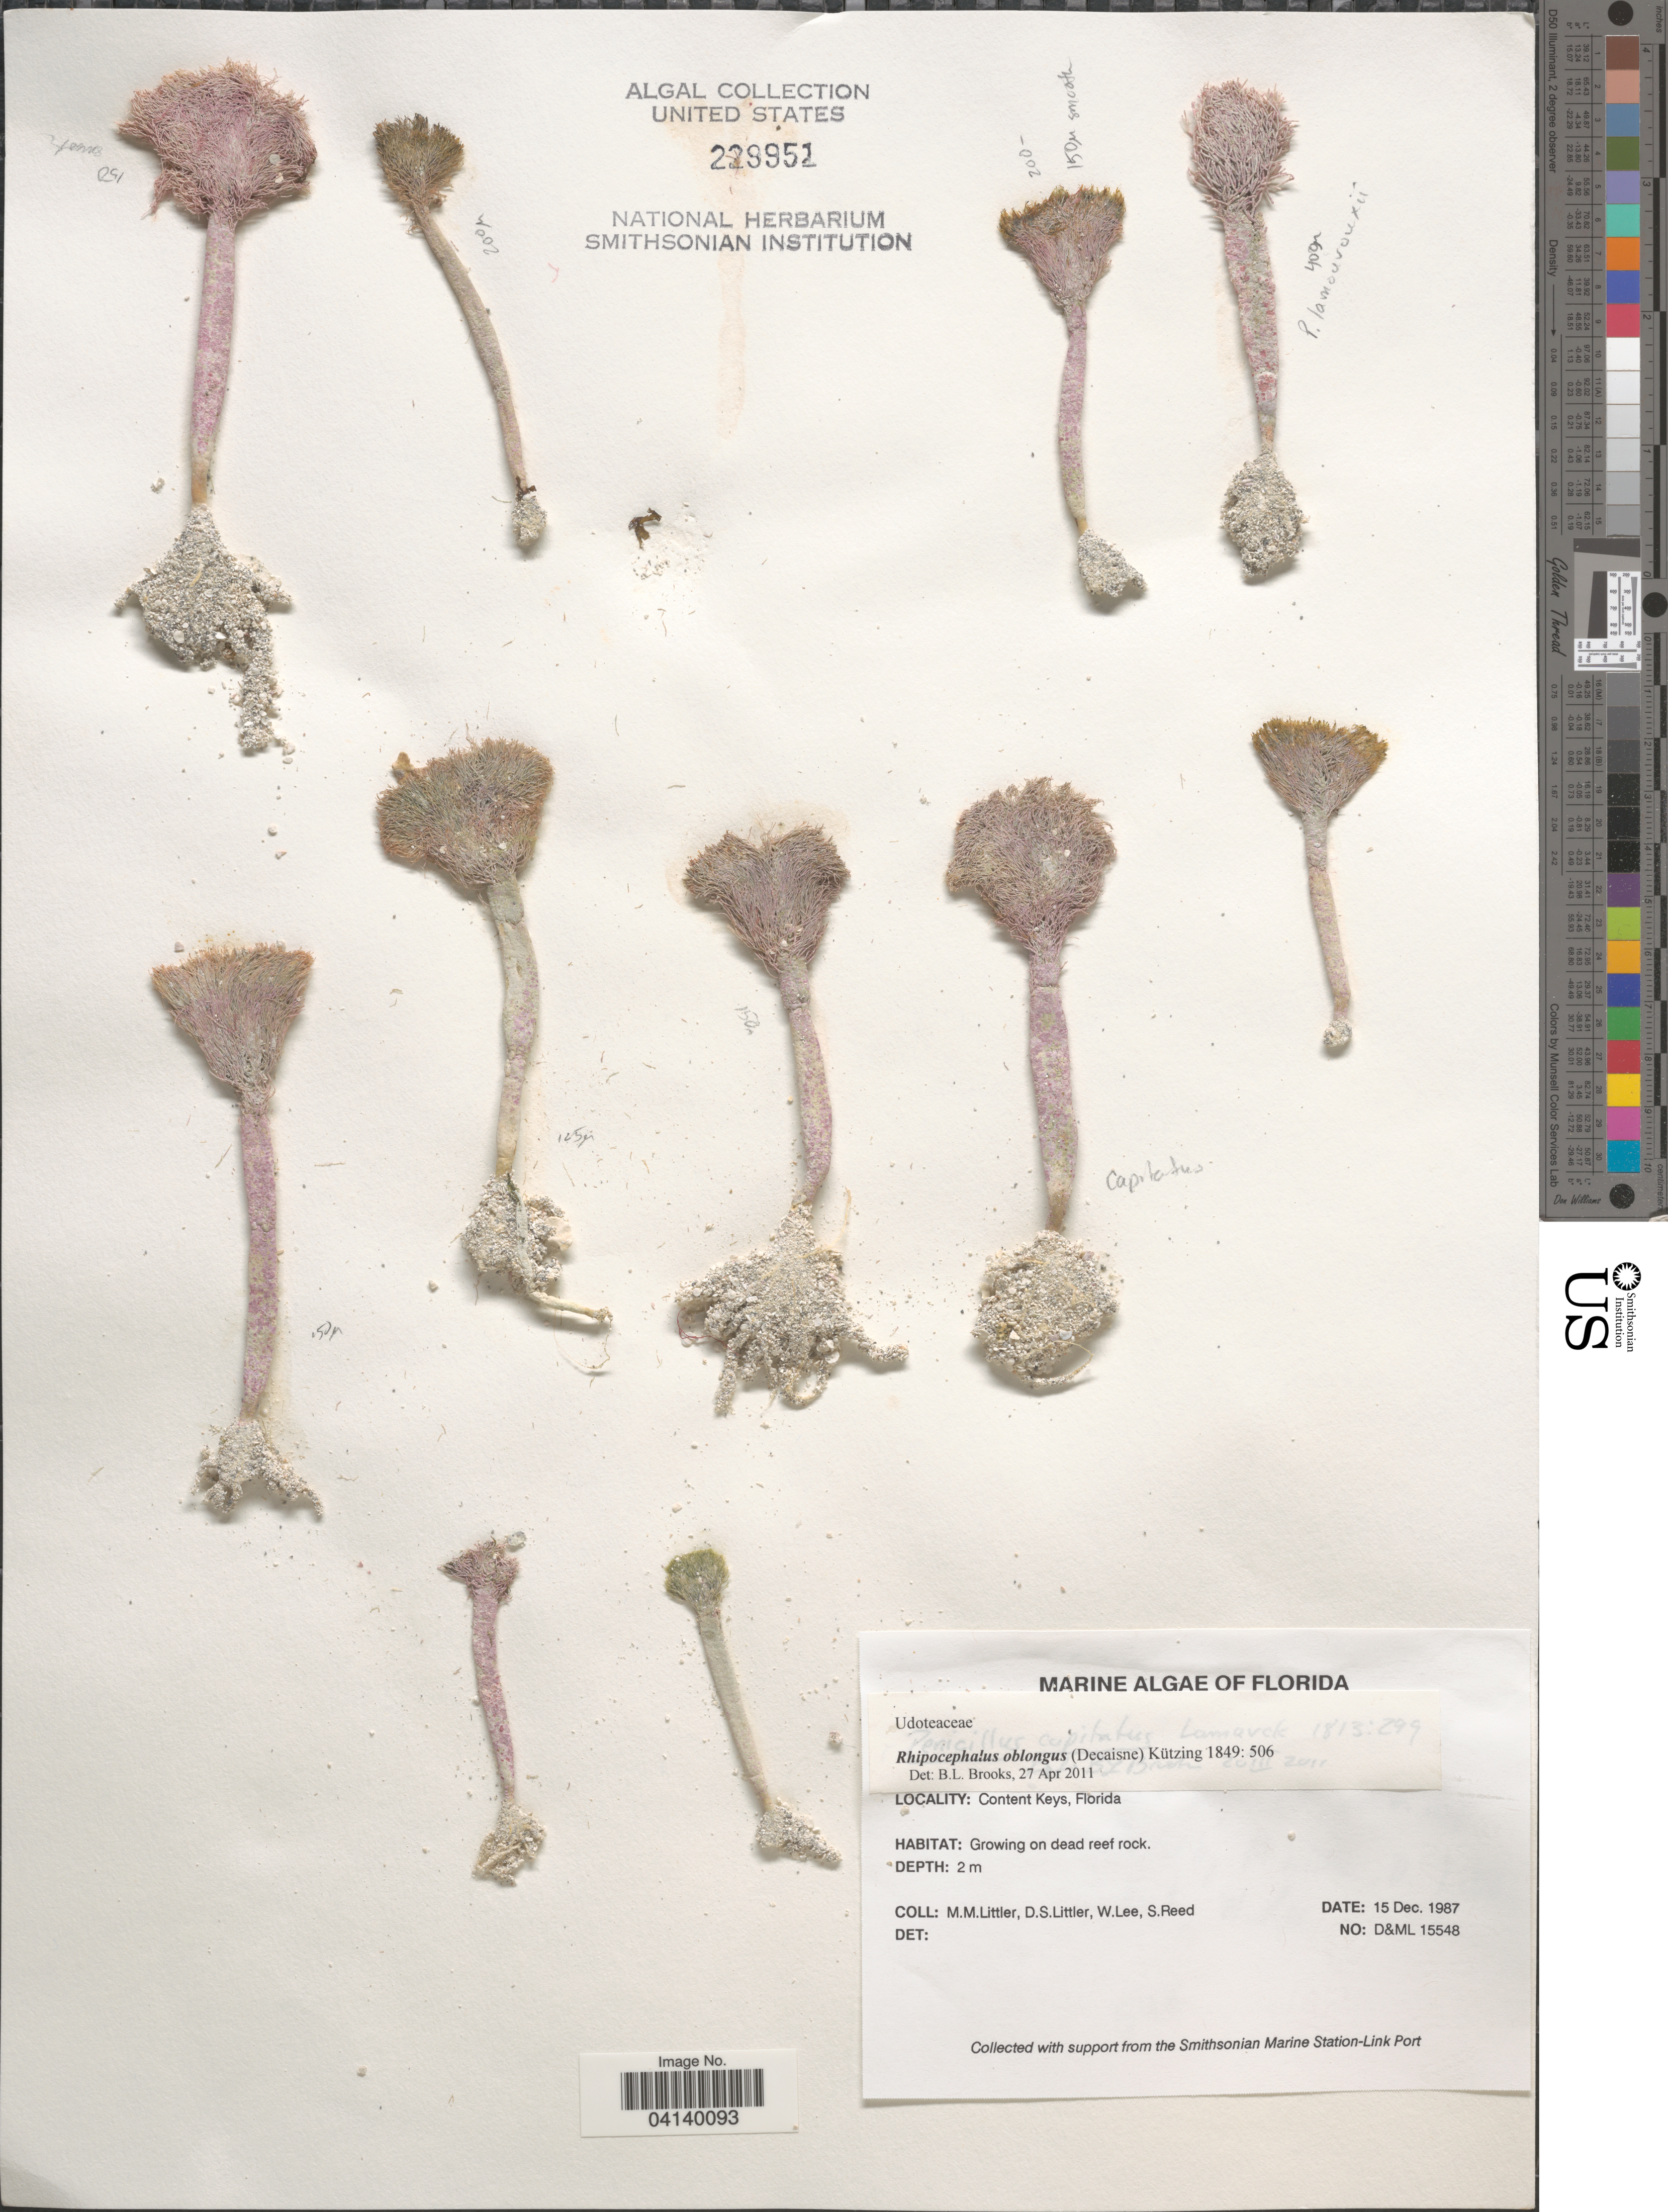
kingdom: Plantae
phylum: Chlorophyta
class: Ulvophyceae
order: Bryopsidales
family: Udoteaceae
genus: Rhipocephalus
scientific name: Rhipocephalus oblongus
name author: (Decne.) Kütz.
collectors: D. S. Littler, W. Lee & S. Reed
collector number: D&ML15548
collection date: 1987-12-15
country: United States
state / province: Florida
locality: Content Keys.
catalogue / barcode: US 229951